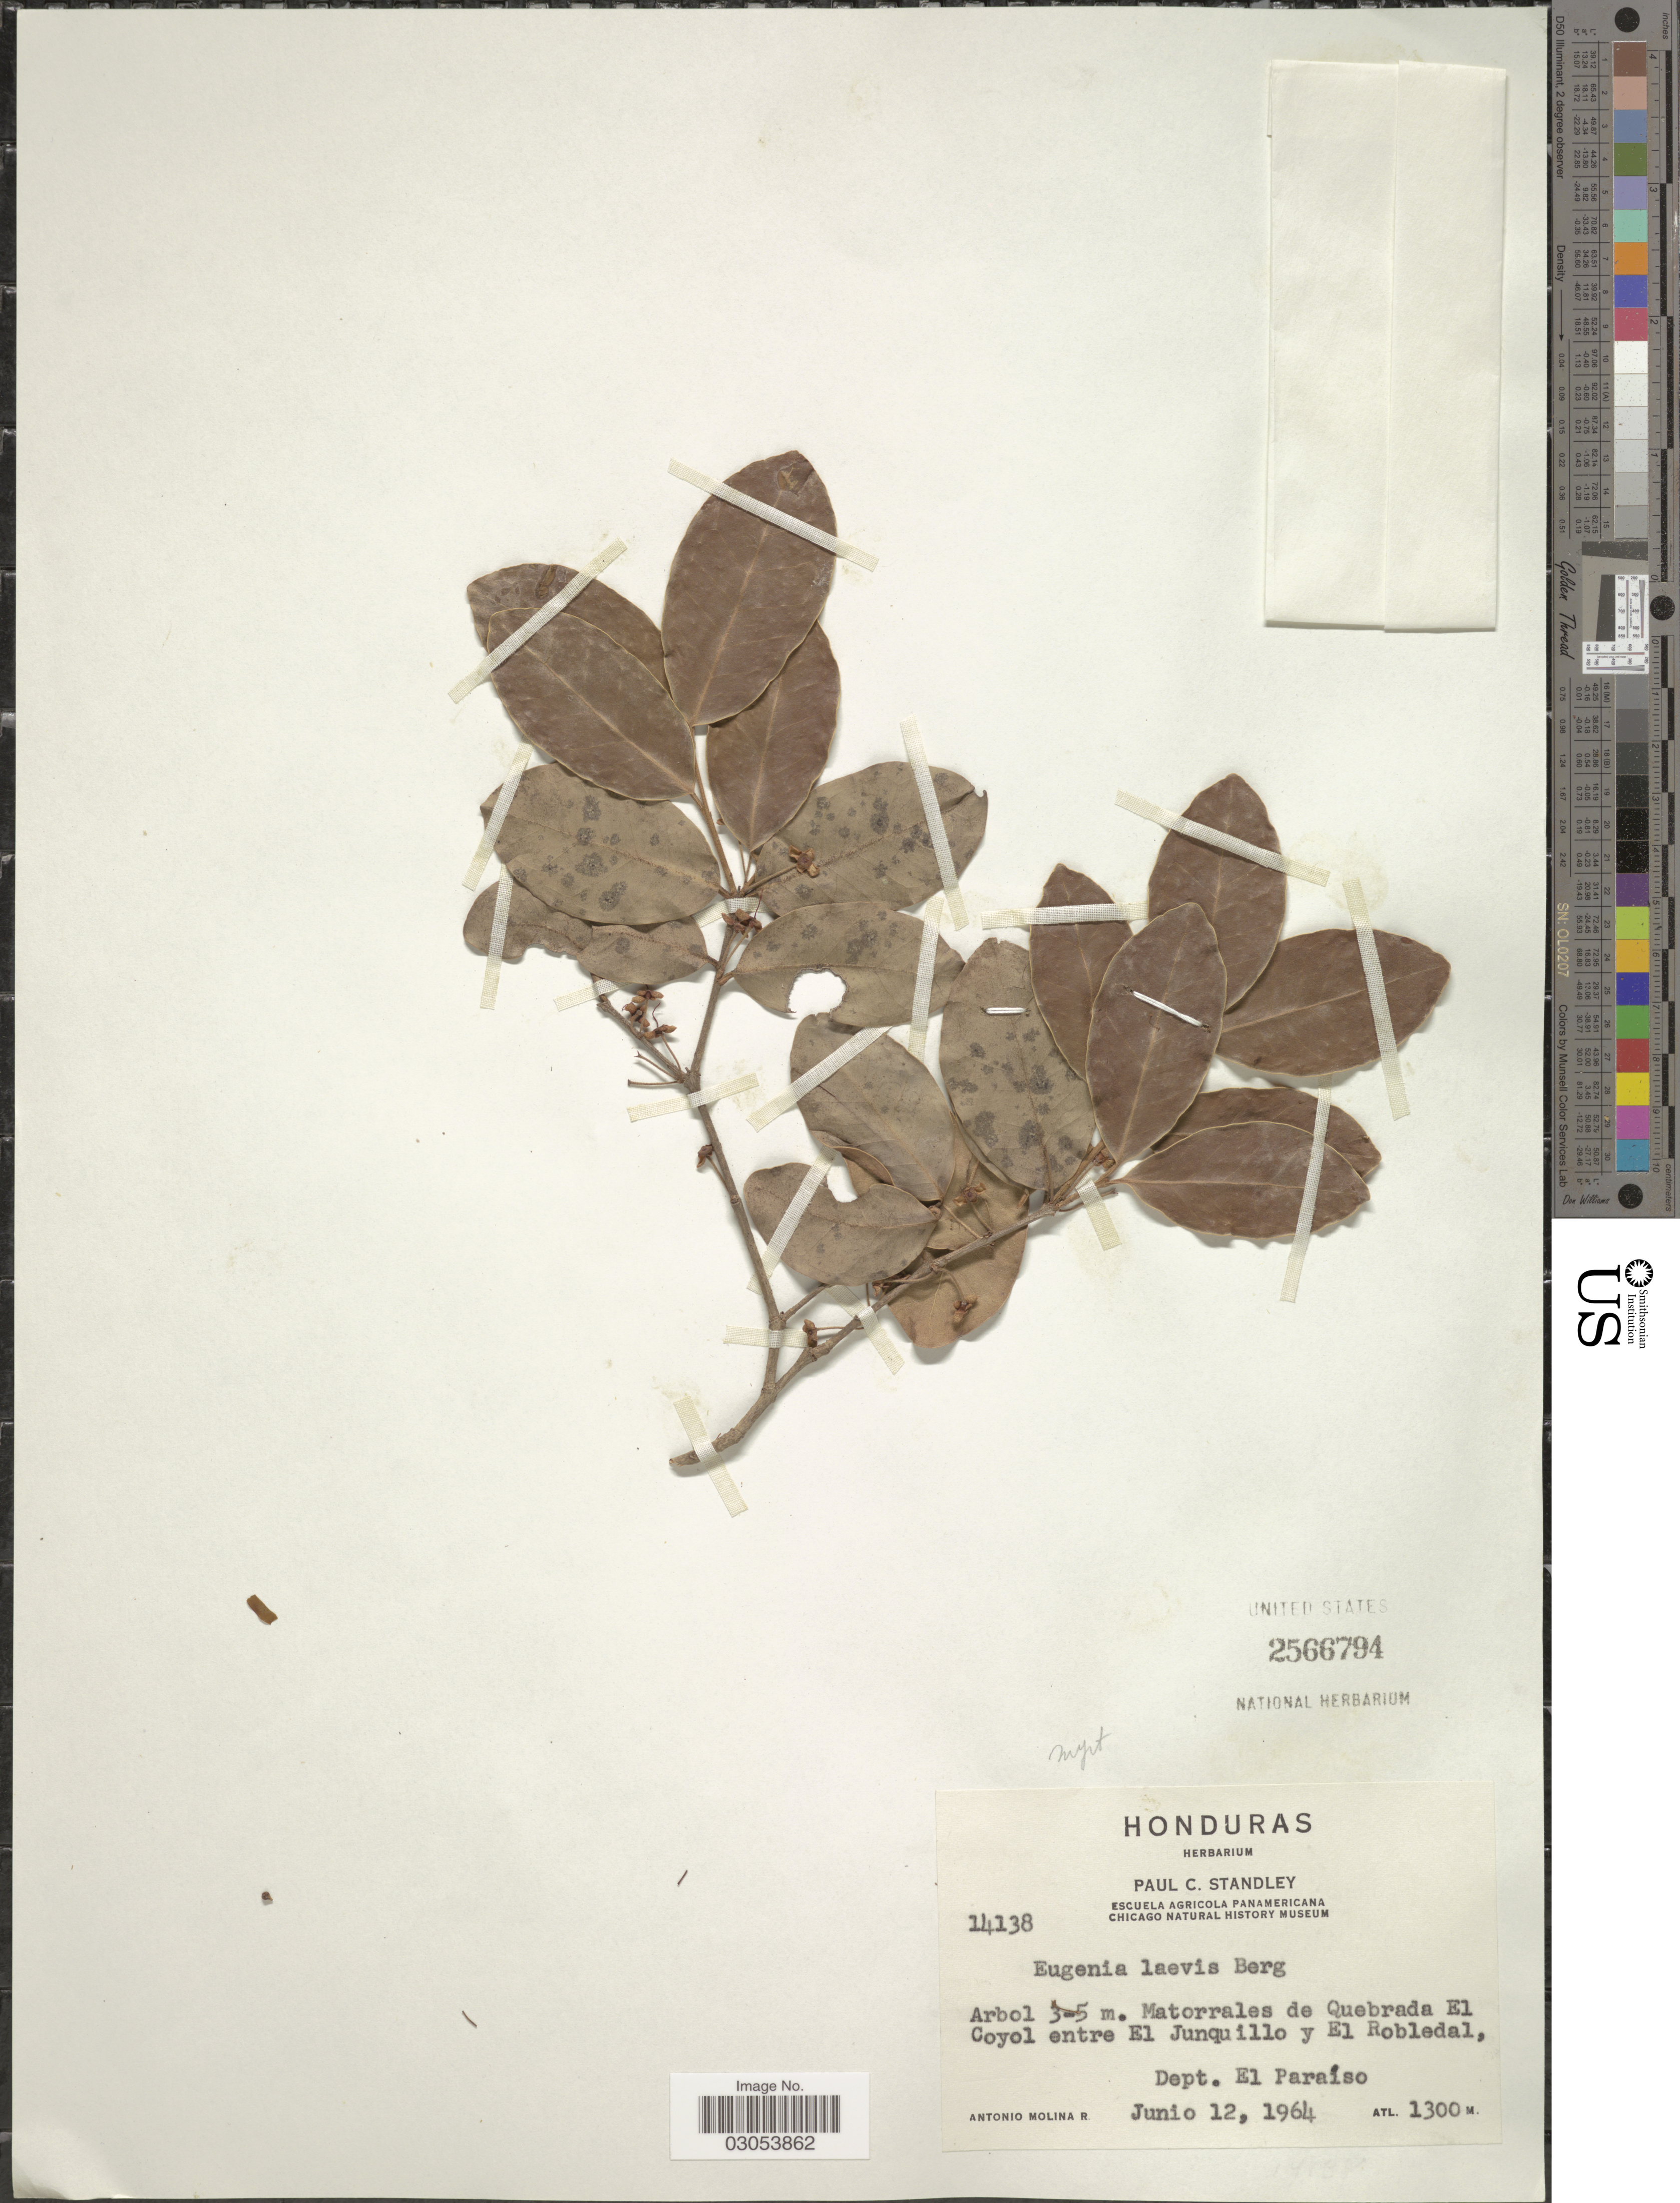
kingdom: Plantae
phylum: Tracheophyta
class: Magnoliopsida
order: Myrtales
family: Myrtaceae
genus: Eugenia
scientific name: Eugenia laevis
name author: O. Berg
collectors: A. Molina R.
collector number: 14138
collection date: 1964-06-12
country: Honduras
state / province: El Paraíso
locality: Matorrales de Quebrada El Coyol entre El Junquillo y El Robledal, Dept, El Paraíso.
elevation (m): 1300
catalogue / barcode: US 2566794